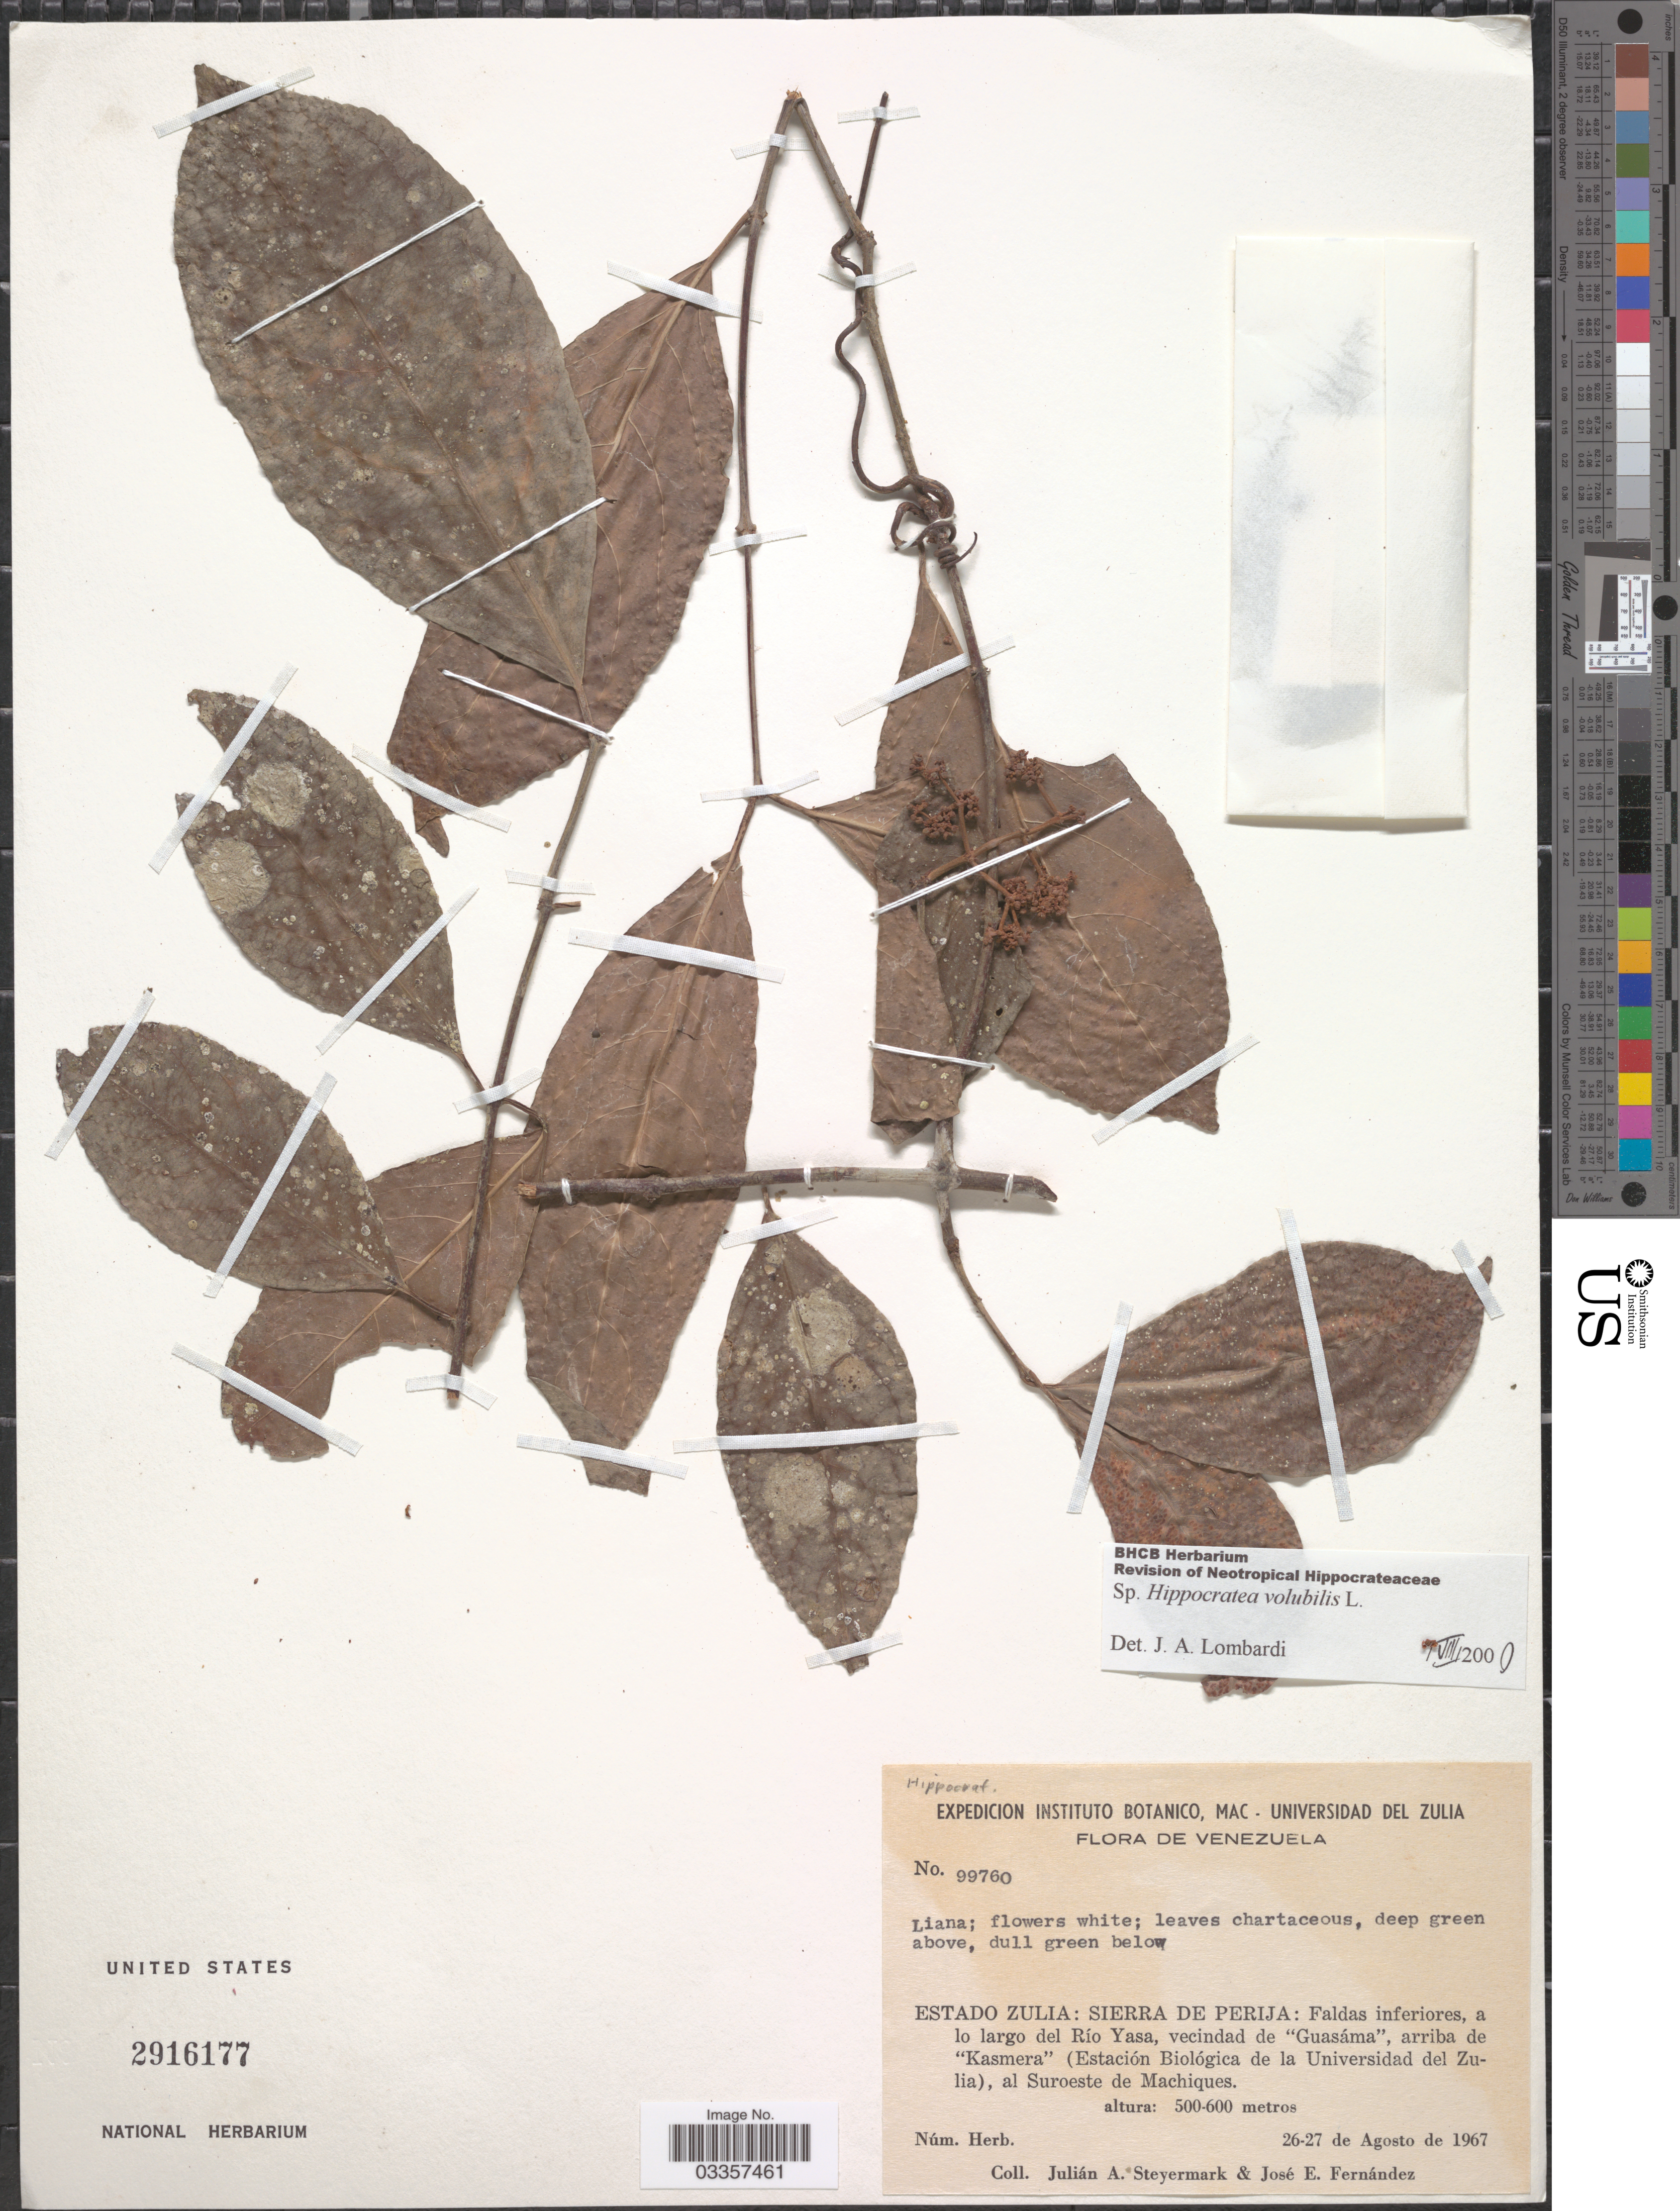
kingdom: Plantae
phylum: Tracheophyta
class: Magnoliopsida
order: Celastrales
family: Celastraceae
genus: Hippocratea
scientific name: Hippocratea volubilis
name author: L.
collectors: J. Steyermark & J. Fernández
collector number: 99760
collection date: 1967-08-26/1967-08-27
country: Venezuela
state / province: Zulia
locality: Sierra de Perija: Faldas inferiores, a lo largo del Río Yasa, vecindad de "Guasáma", arriba de "Kasmera" (Estación Biológica de la Universidad del Zulia), al Suroeste de Machiques.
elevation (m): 500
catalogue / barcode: US 2916177